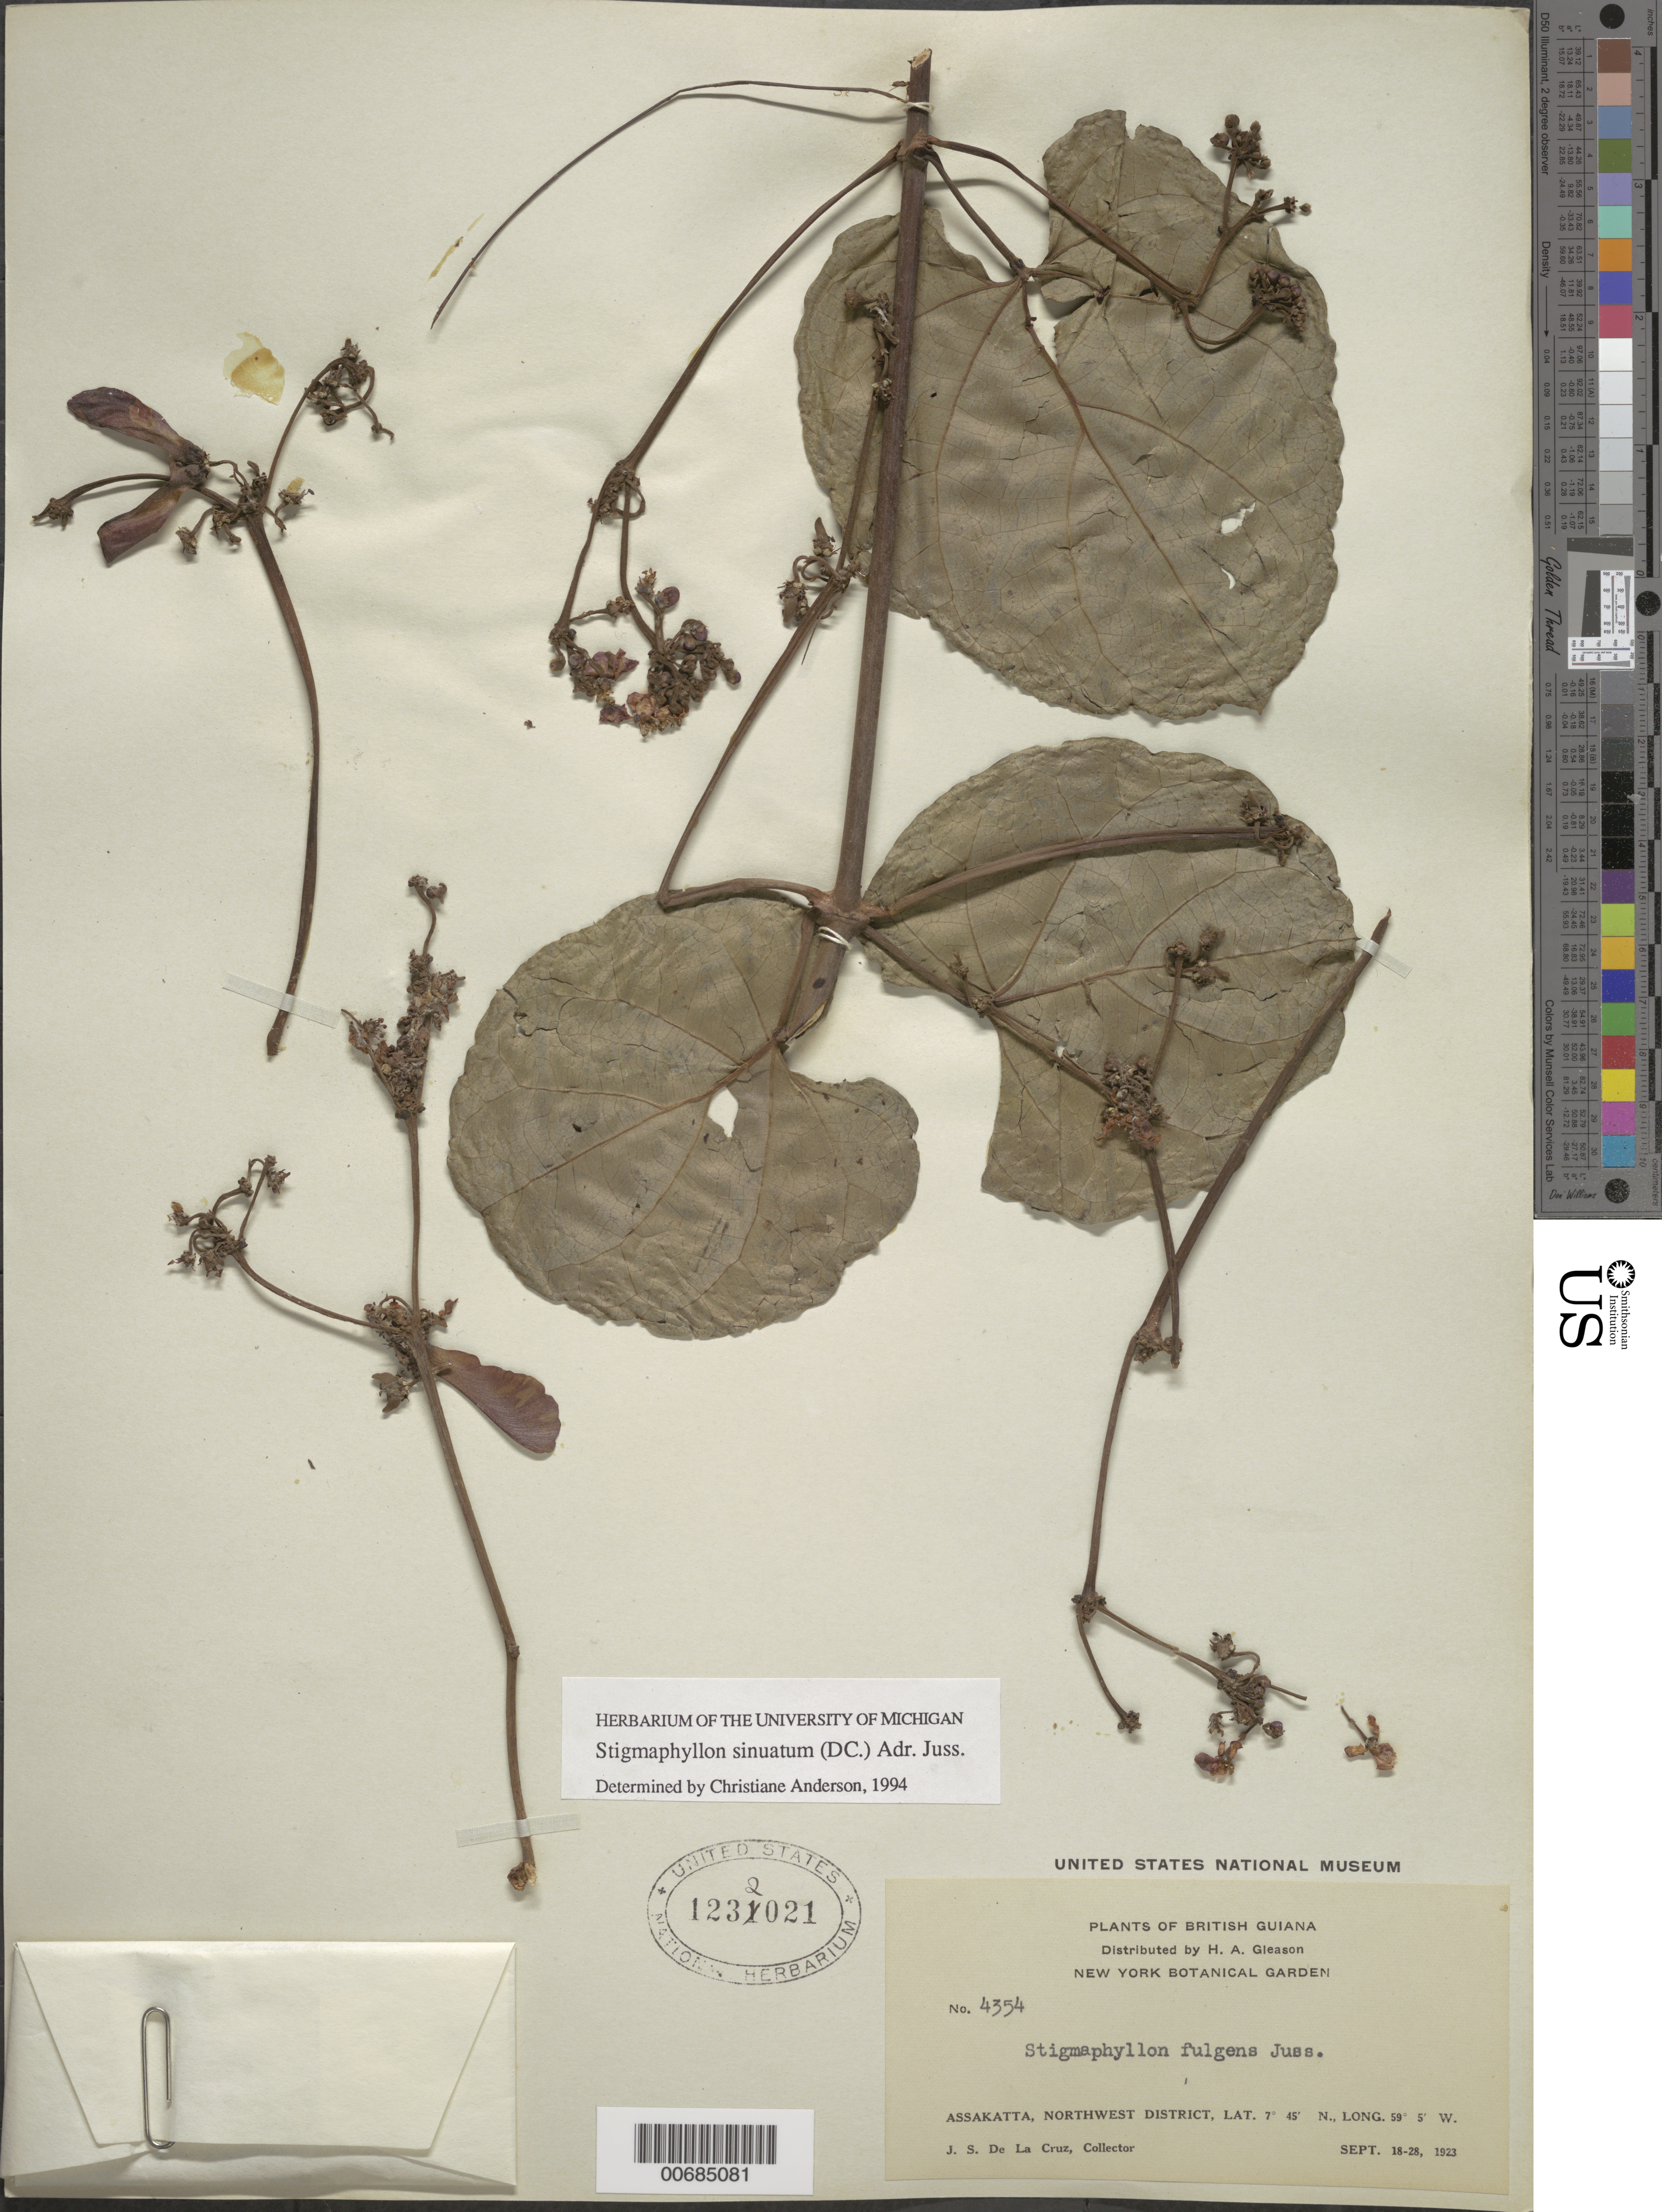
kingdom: Plantae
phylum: Tracheophyta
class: Magnoliopsida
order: Malpighiales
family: Malpighiaceae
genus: Stigmaphyllon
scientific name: Stigmaphyllon sinuatum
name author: (DC.) A. Juss.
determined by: Anderson, C.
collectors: J. S. de la Cruz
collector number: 4354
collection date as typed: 18-Sep-23 to 28-Sep-23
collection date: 1923-09-18/1923-09-28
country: Guyana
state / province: Barima-Waini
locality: Assakatta, NW District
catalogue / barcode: US 1232021